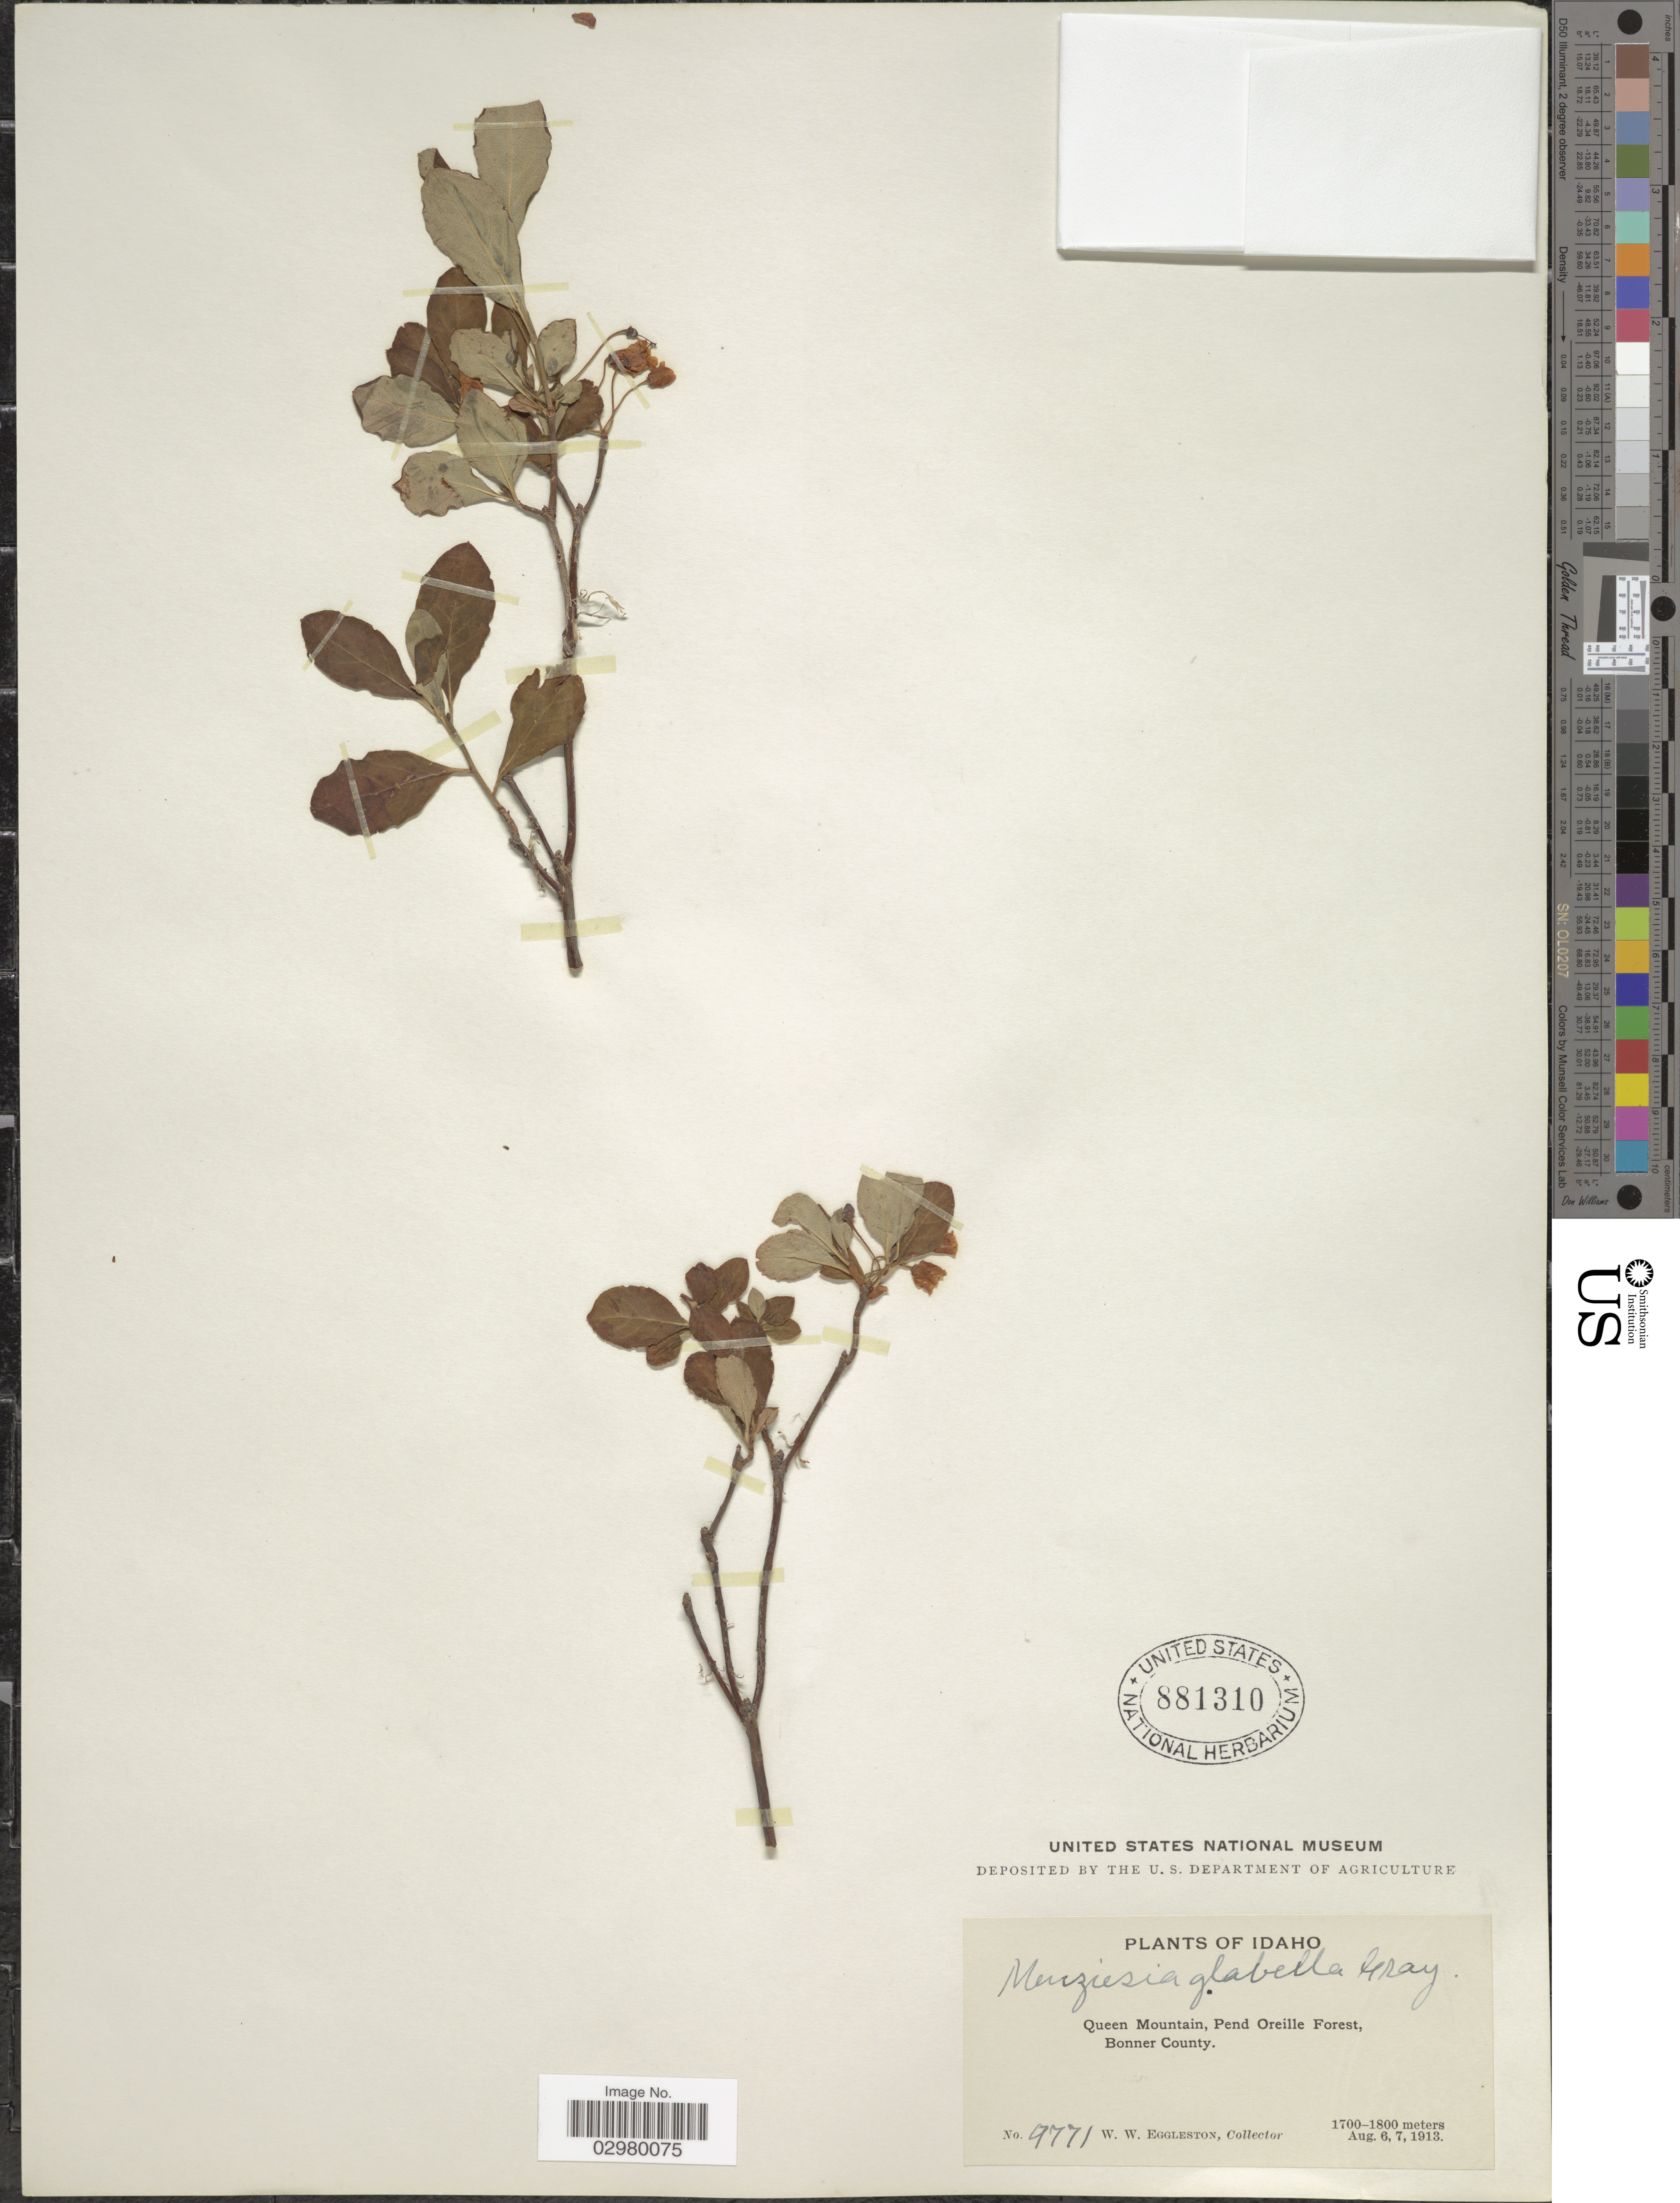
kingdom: Plantae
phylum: Tracheophyta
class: Magnoliopsida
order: Ericales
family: Ericaceae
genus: Menziesia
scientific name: Menziesia ferruginea subsp. glabella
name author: (A. Gray) Calder & Roy L. Taylor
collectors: W. W. Eggleston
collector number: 9771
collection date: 1913-08-06/1913-08-07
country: United States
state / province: Idaho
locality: Queen Mountain, Pend Oreille Forest, Bonner County.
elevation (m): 1700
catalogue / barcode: US 881310